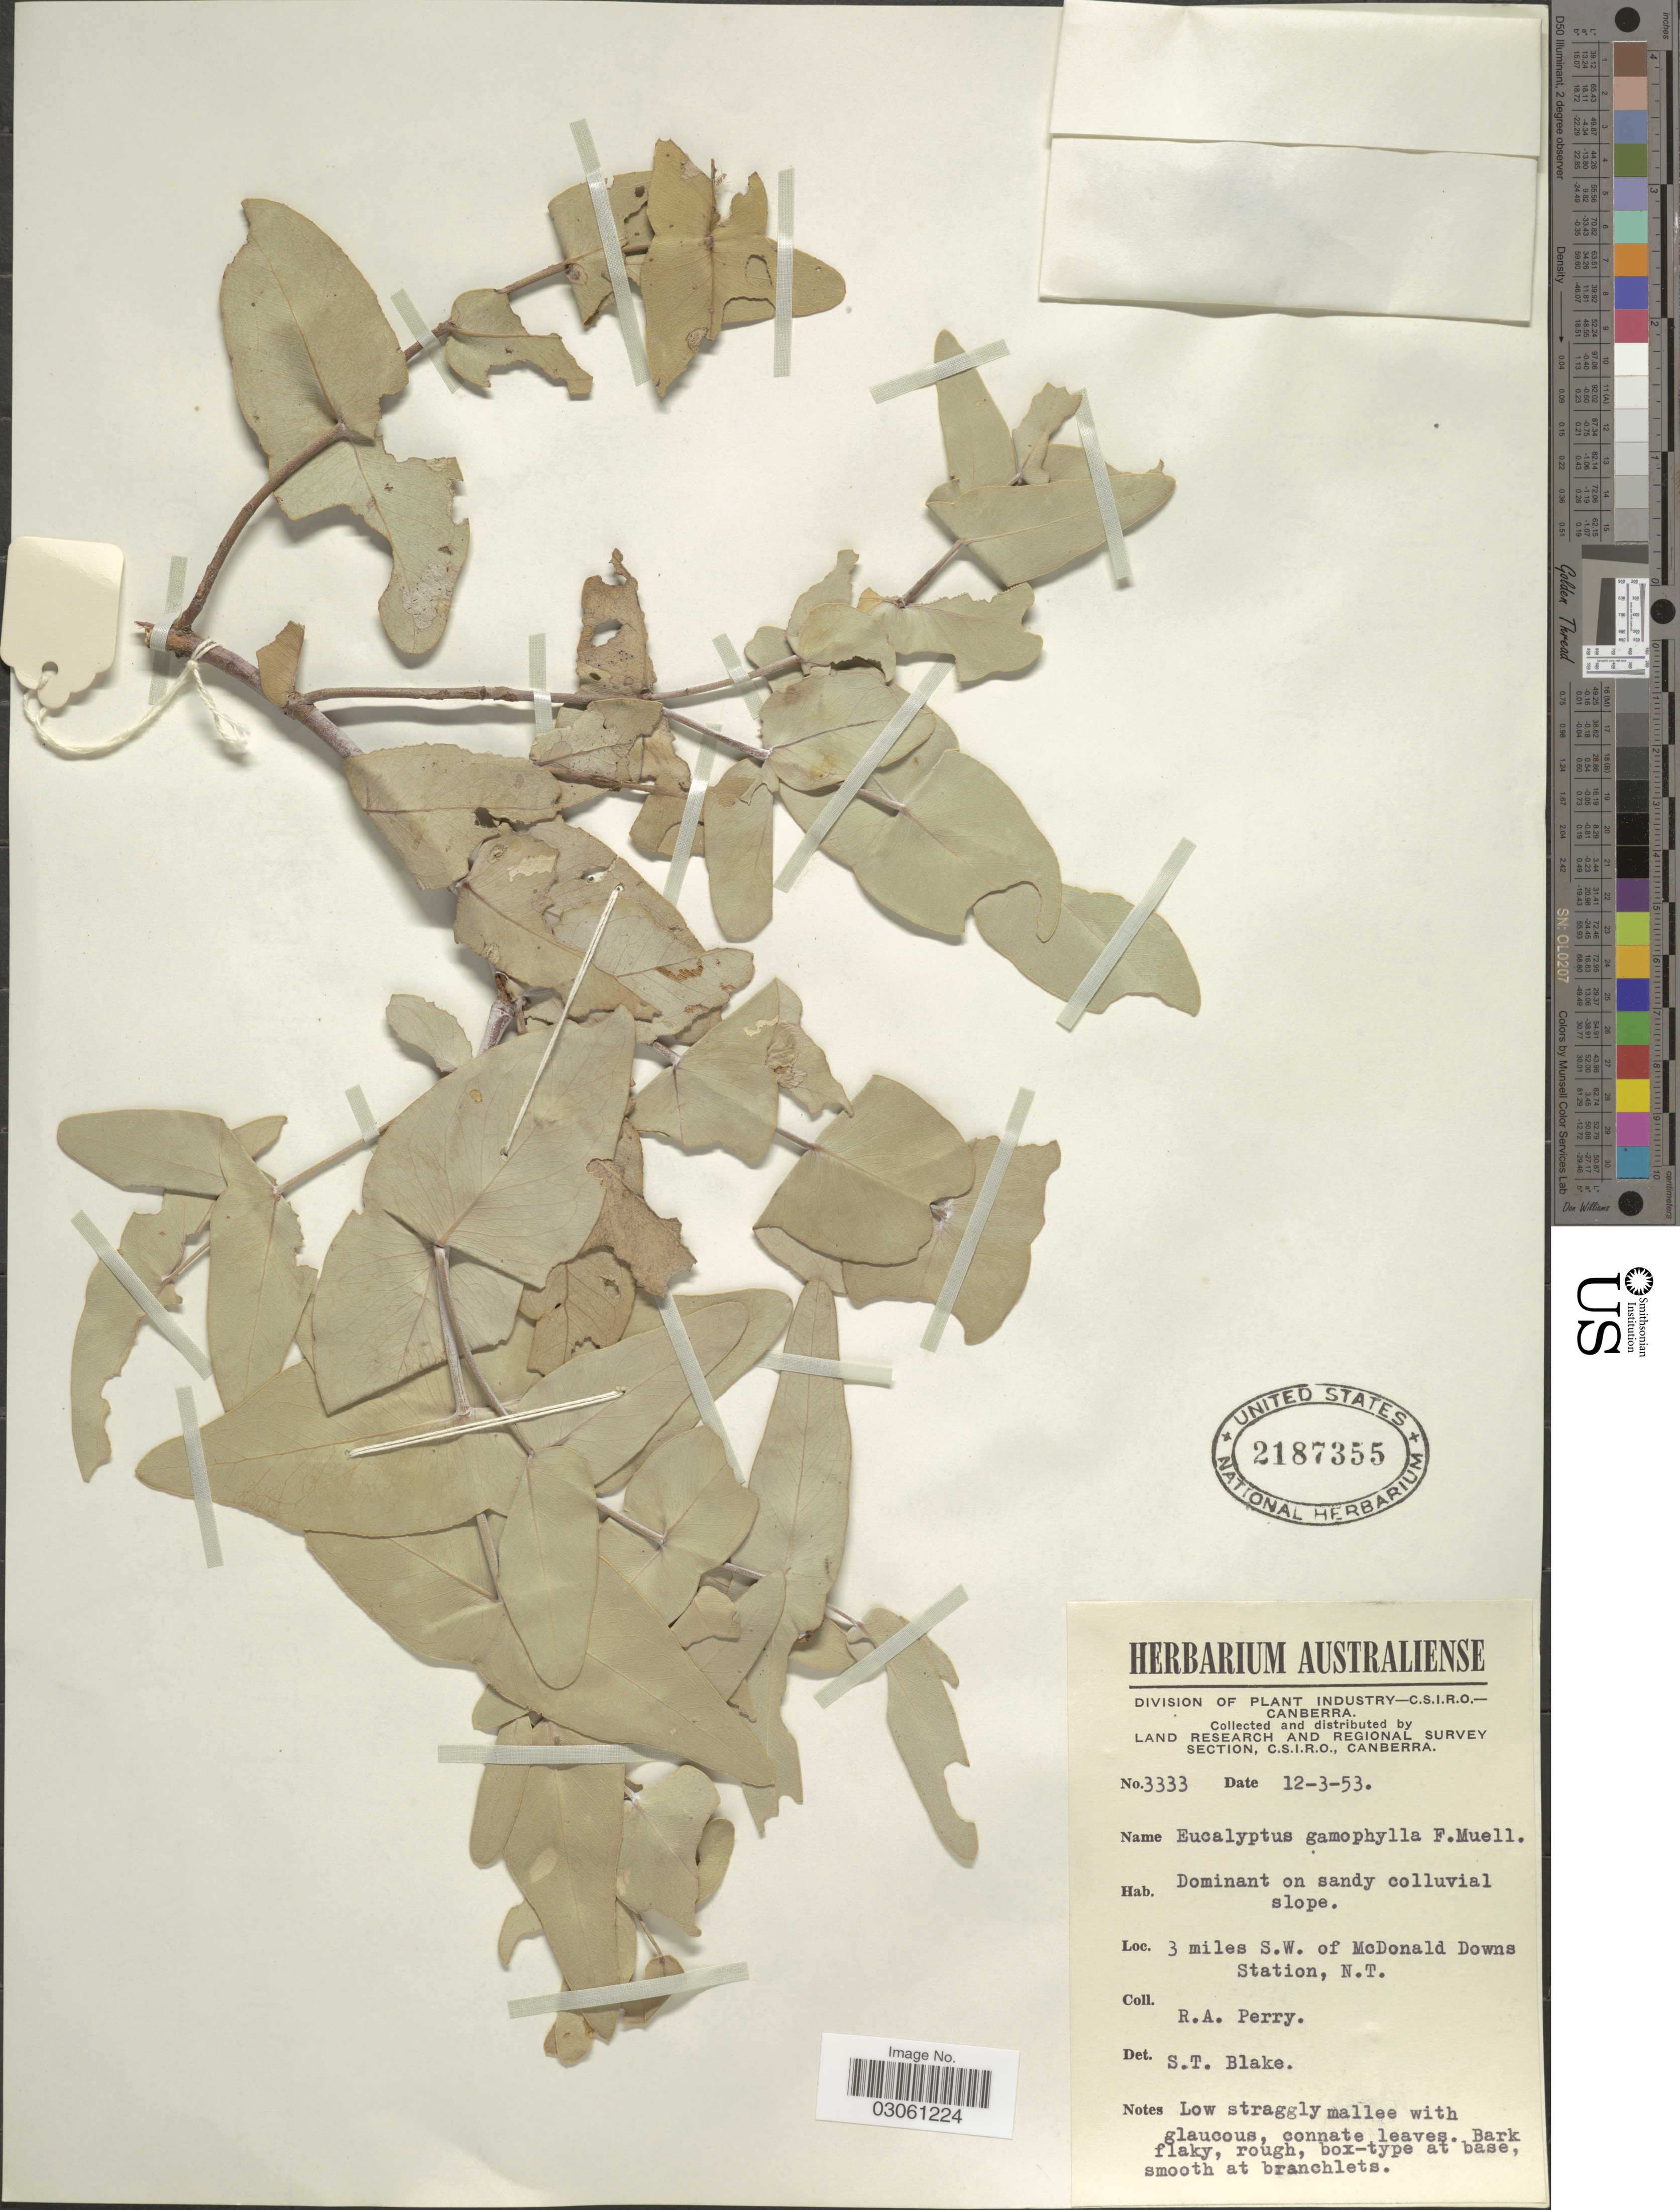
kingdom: Plantae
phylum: Tracheophyta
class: Magnoliopsida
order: Myrtales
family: Myrtaceae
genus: Eucalyptus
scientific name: Eucalyptus gamophylla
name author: F. Muell.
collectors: Perry, R. A.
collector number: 3333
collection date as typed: Transcribed d/m/y: 12/3/53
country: Australia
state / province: Northern Territory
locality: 3 miles S.W. of McDonald Downs Station, N.T.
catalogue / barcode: US 2187355